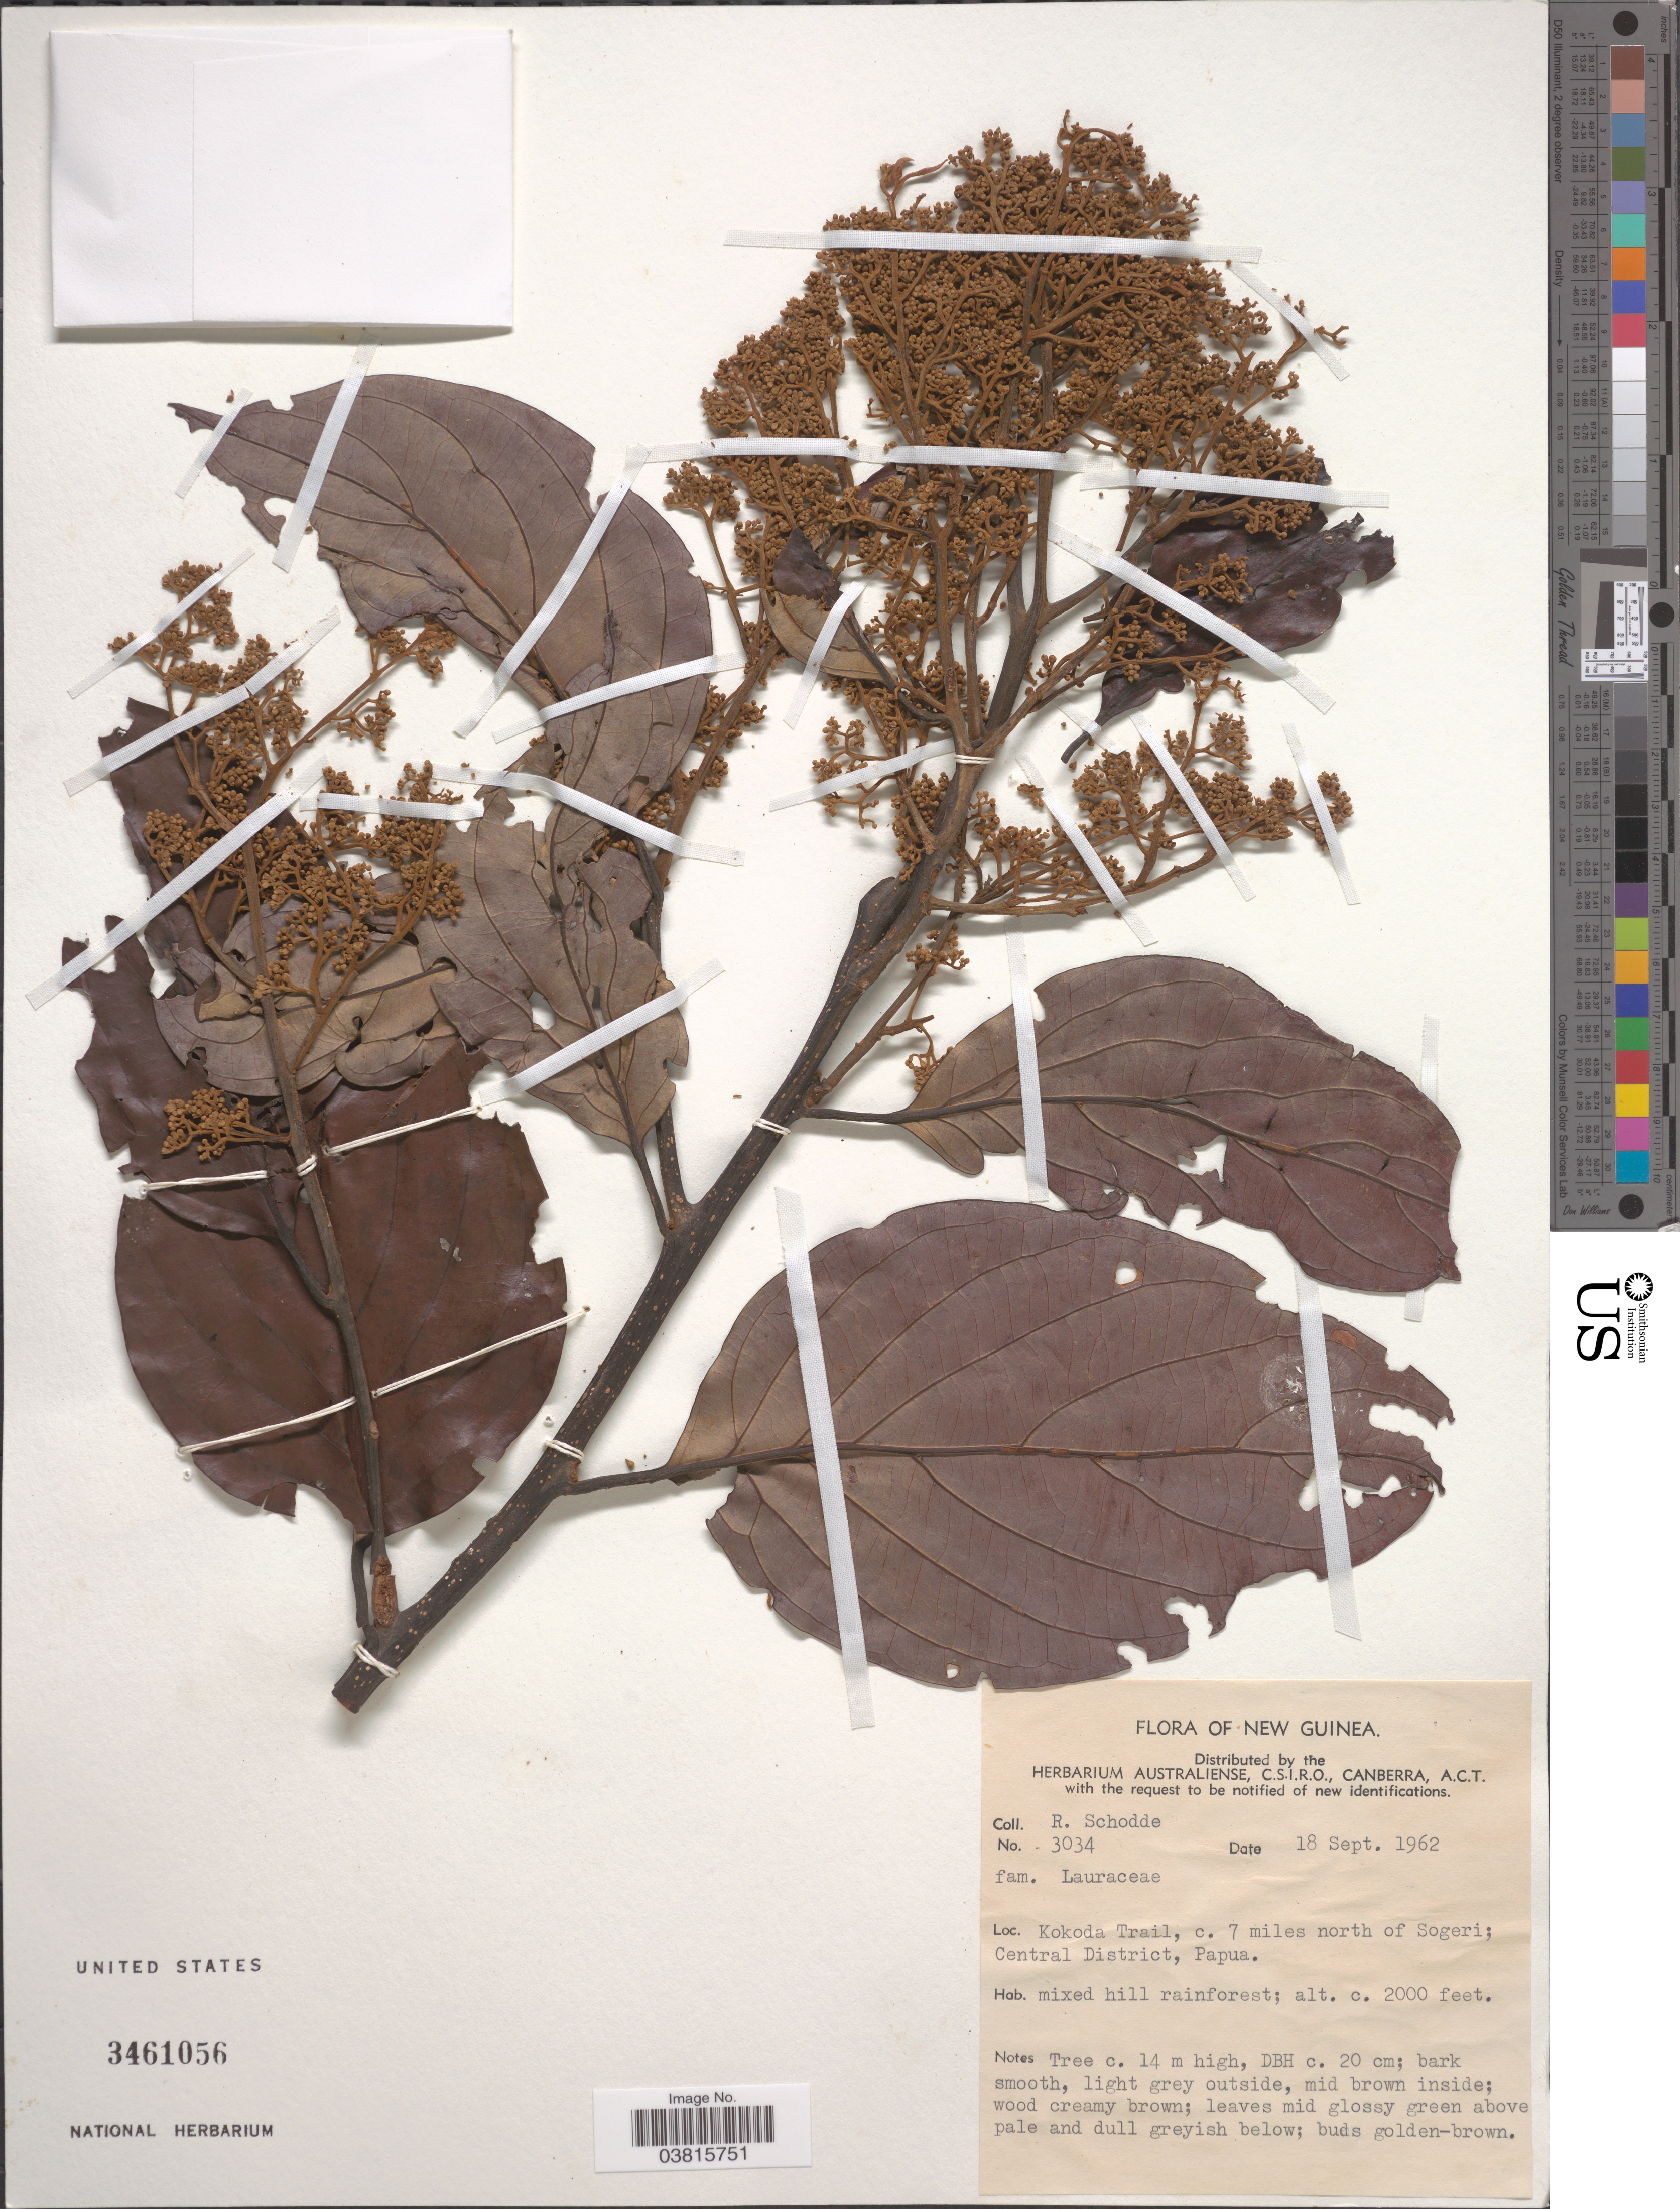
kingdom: Plantae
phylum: Tracheophyta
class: Magnoliopsida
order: Laurales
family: Lauraceae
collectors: R. Schodde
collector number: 3034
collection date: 1962-09-18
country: Papua New Guinea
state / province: Central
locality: New Guinea. Kokoda Trail, c. 7 miles north of Sogeri; Central District, Papua. Mixed hill rainforest.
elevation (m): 610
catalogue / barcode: US 3461056